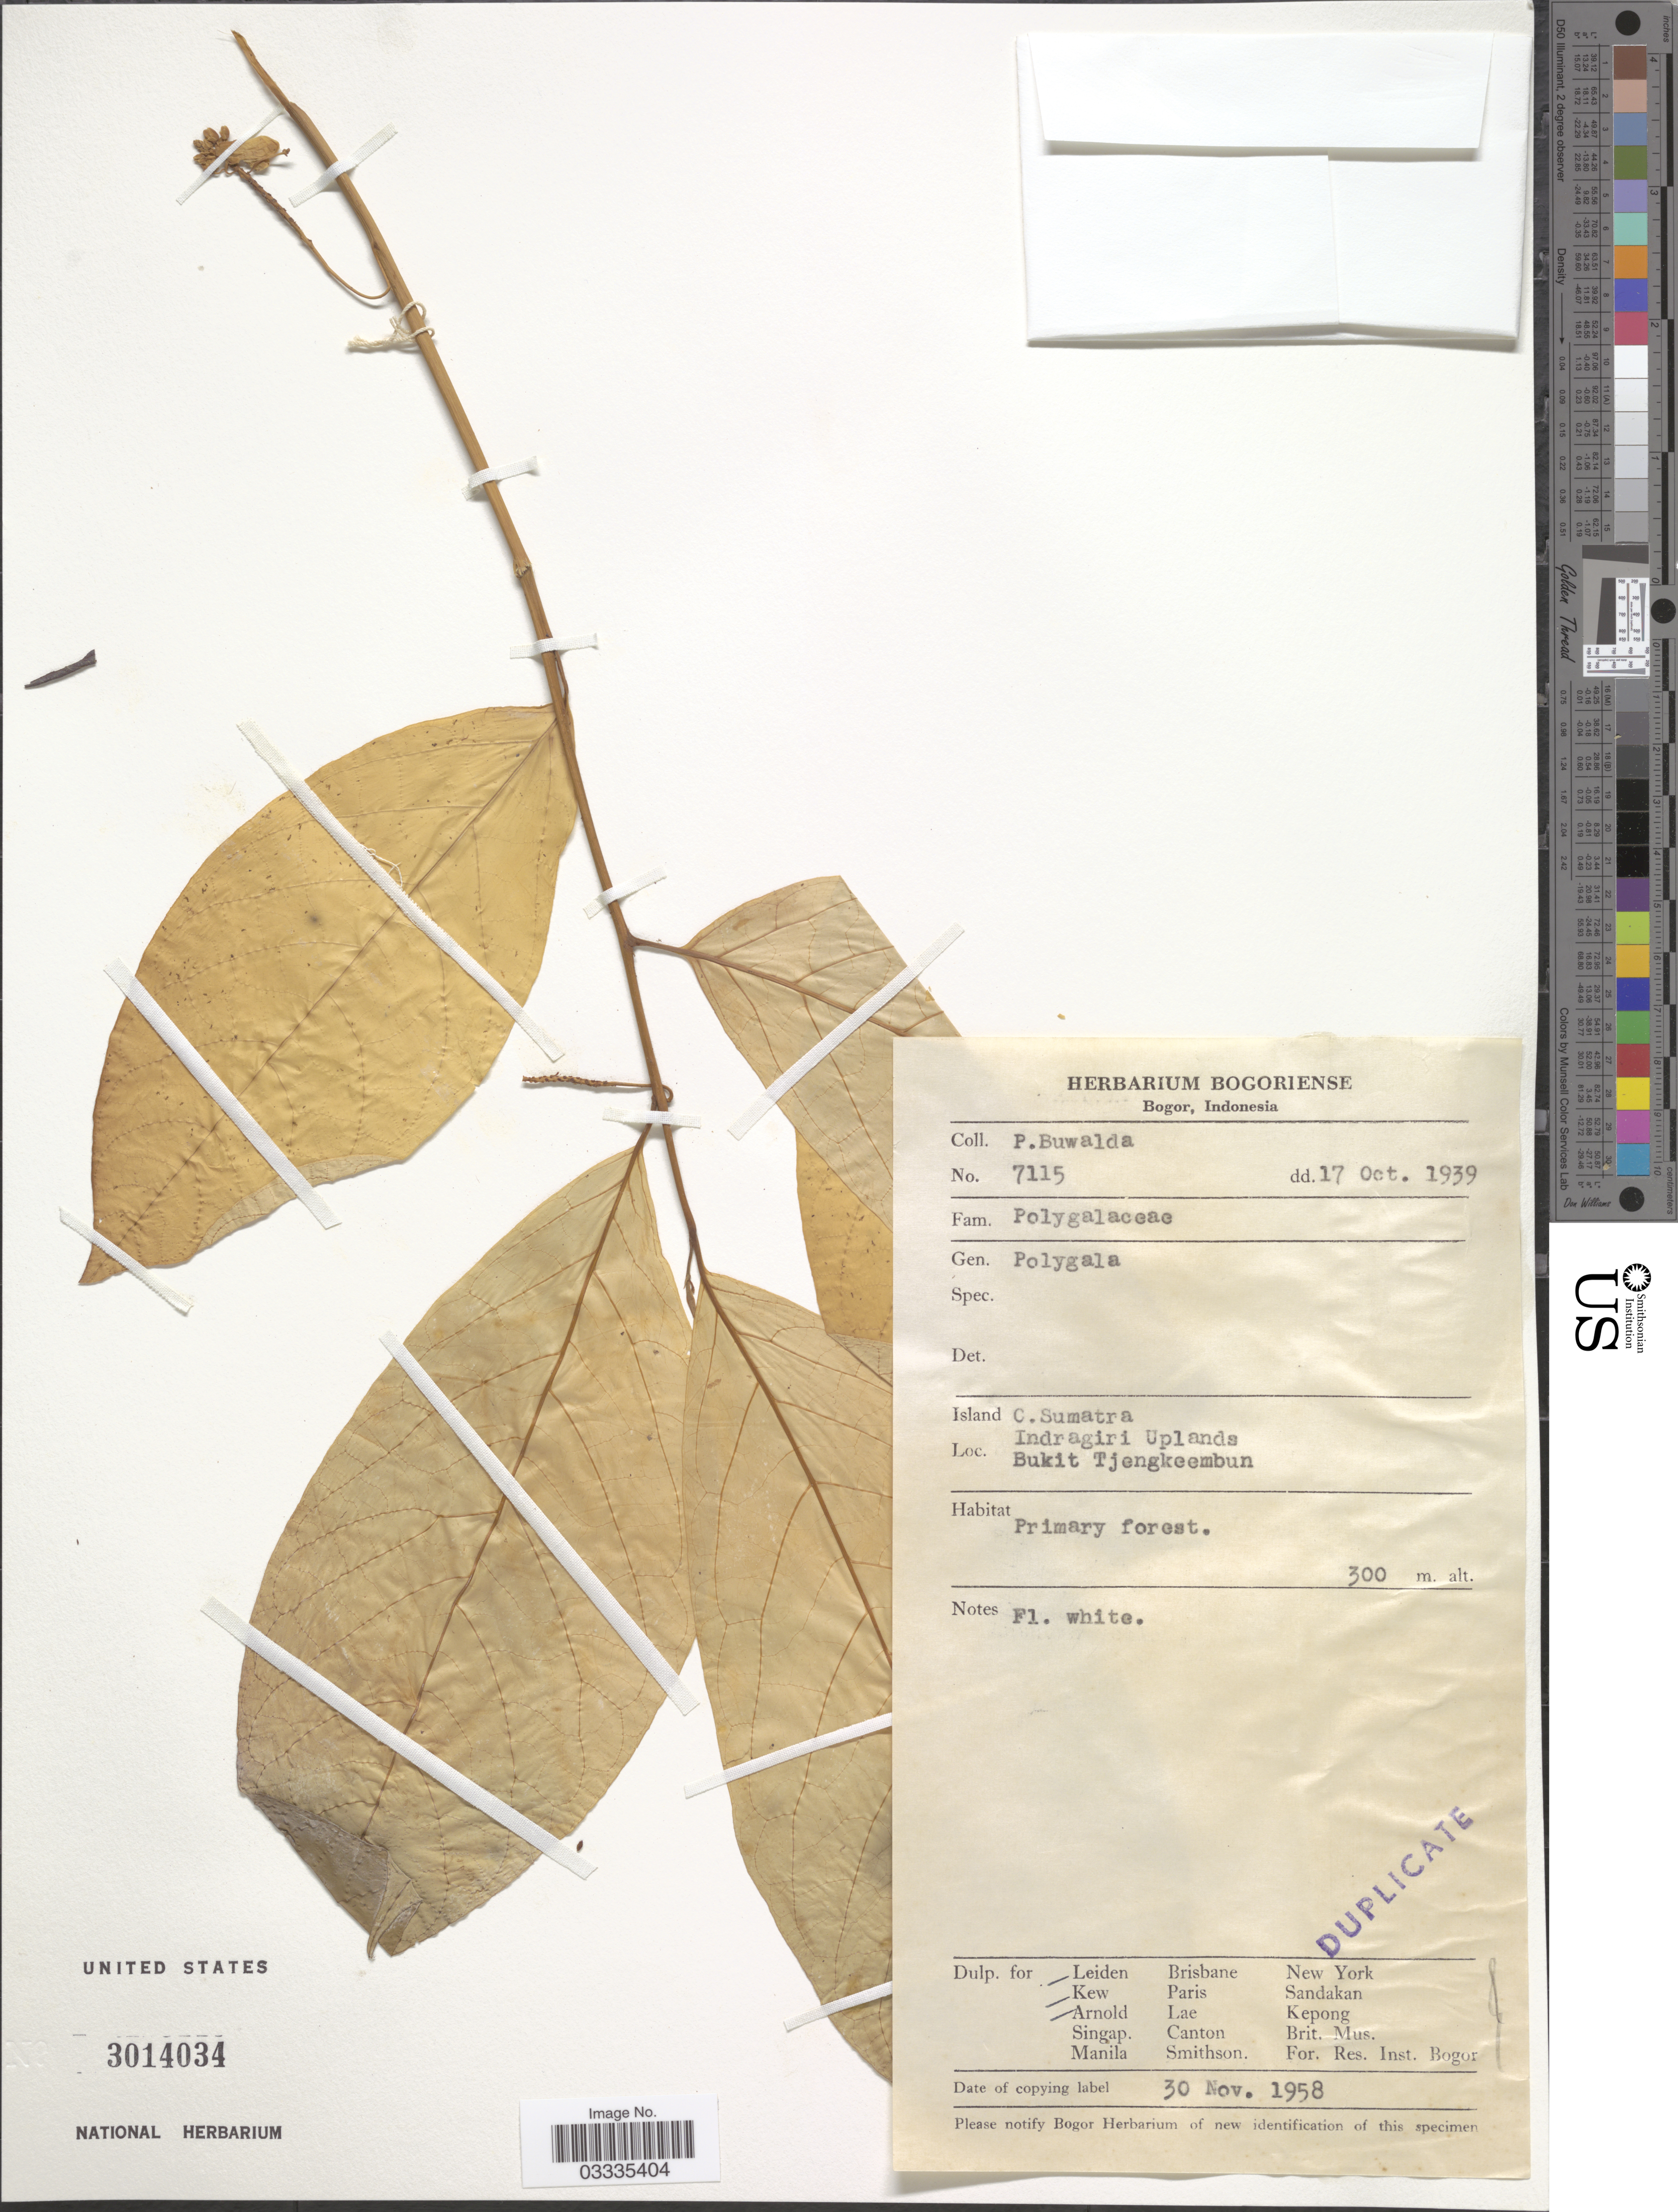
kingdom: Plantae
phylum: Tracheophyta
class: Magnoliopsida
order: Fabales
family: Polygalaceae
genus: Polygala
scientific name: Polygala venenosa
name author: Juss. ex Poir.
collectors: P. Buwalda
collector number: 7115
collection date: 1939-10-17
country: Indonesia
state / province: Sumatra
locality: Island C. Sumatra. Indragiri Uplands Bukit Tjengkeembun.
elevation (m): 300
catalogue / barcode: US 3014034